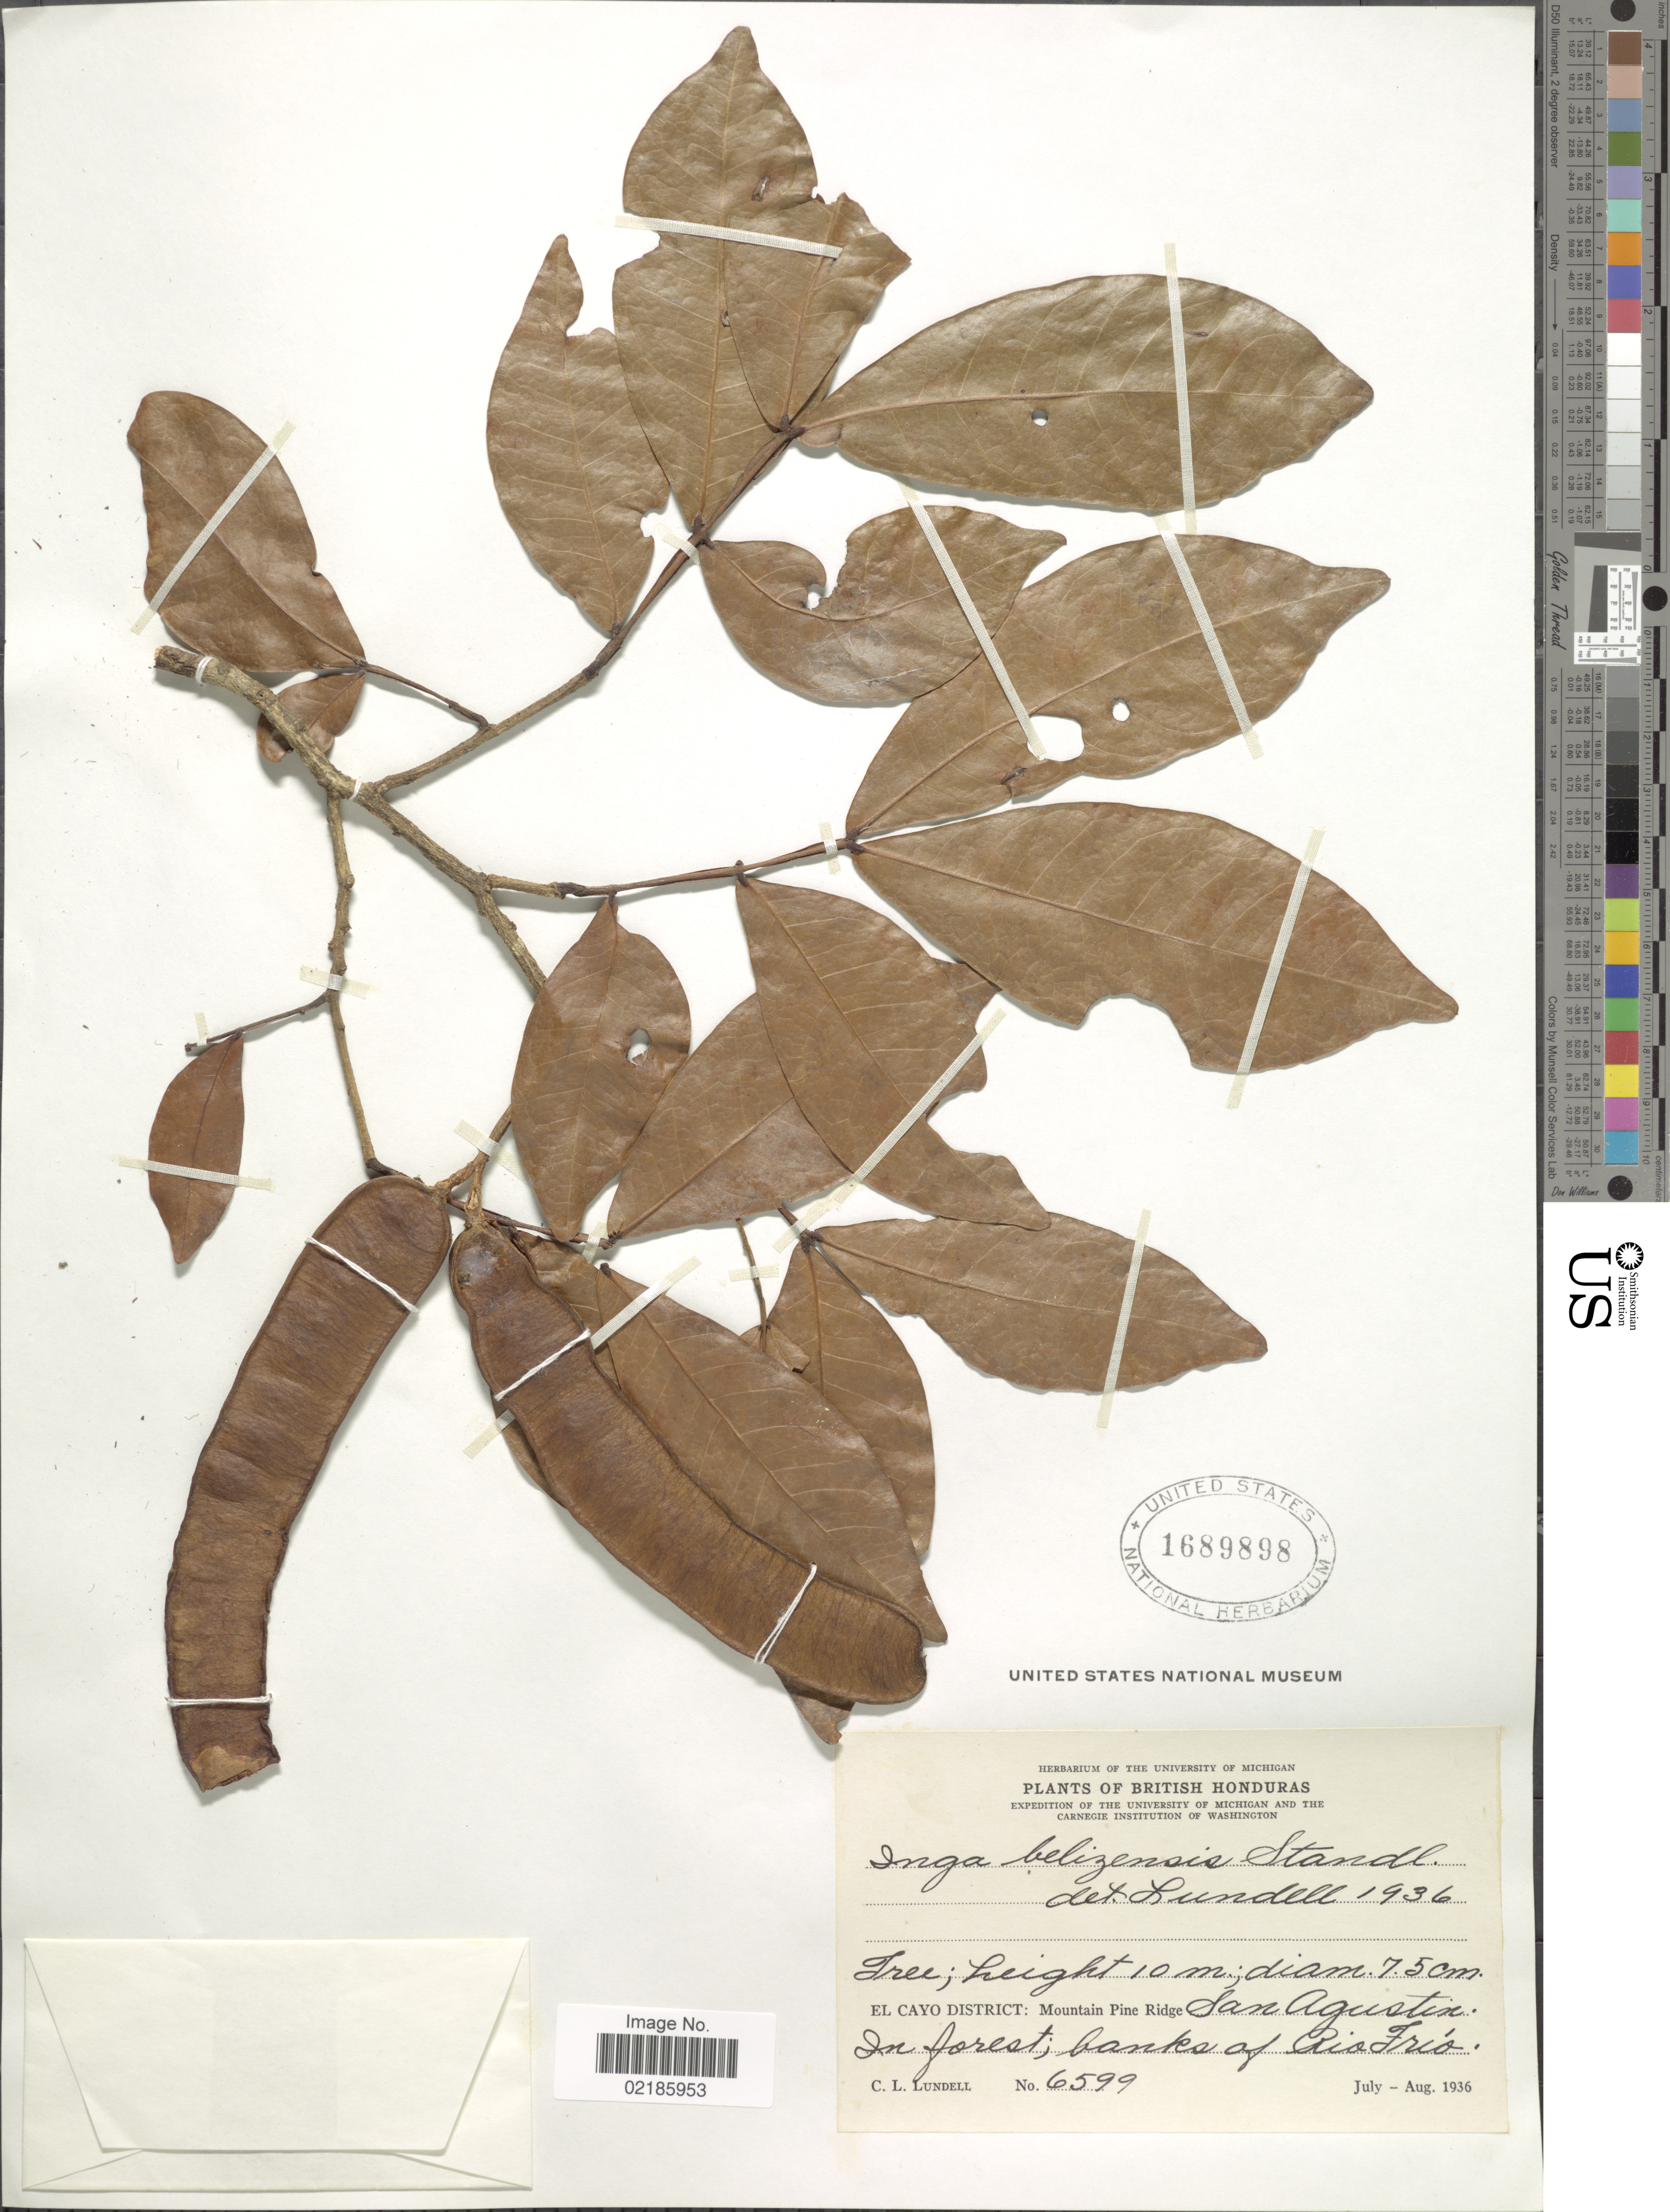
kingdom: Plantae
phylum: Tracheophyta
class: Magnoliopsida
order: Fabales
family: Fabaceae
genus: Inga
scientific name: Inga belizensis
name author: Standl.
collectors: C. L. Lundell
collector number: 6599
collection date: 1936-07/1936-08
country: Belize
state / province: Cayo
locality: British Honduras. Mountain Pine Ridge San Agustin. In forest ; banks of Rio Frio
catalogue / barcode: US 1689898